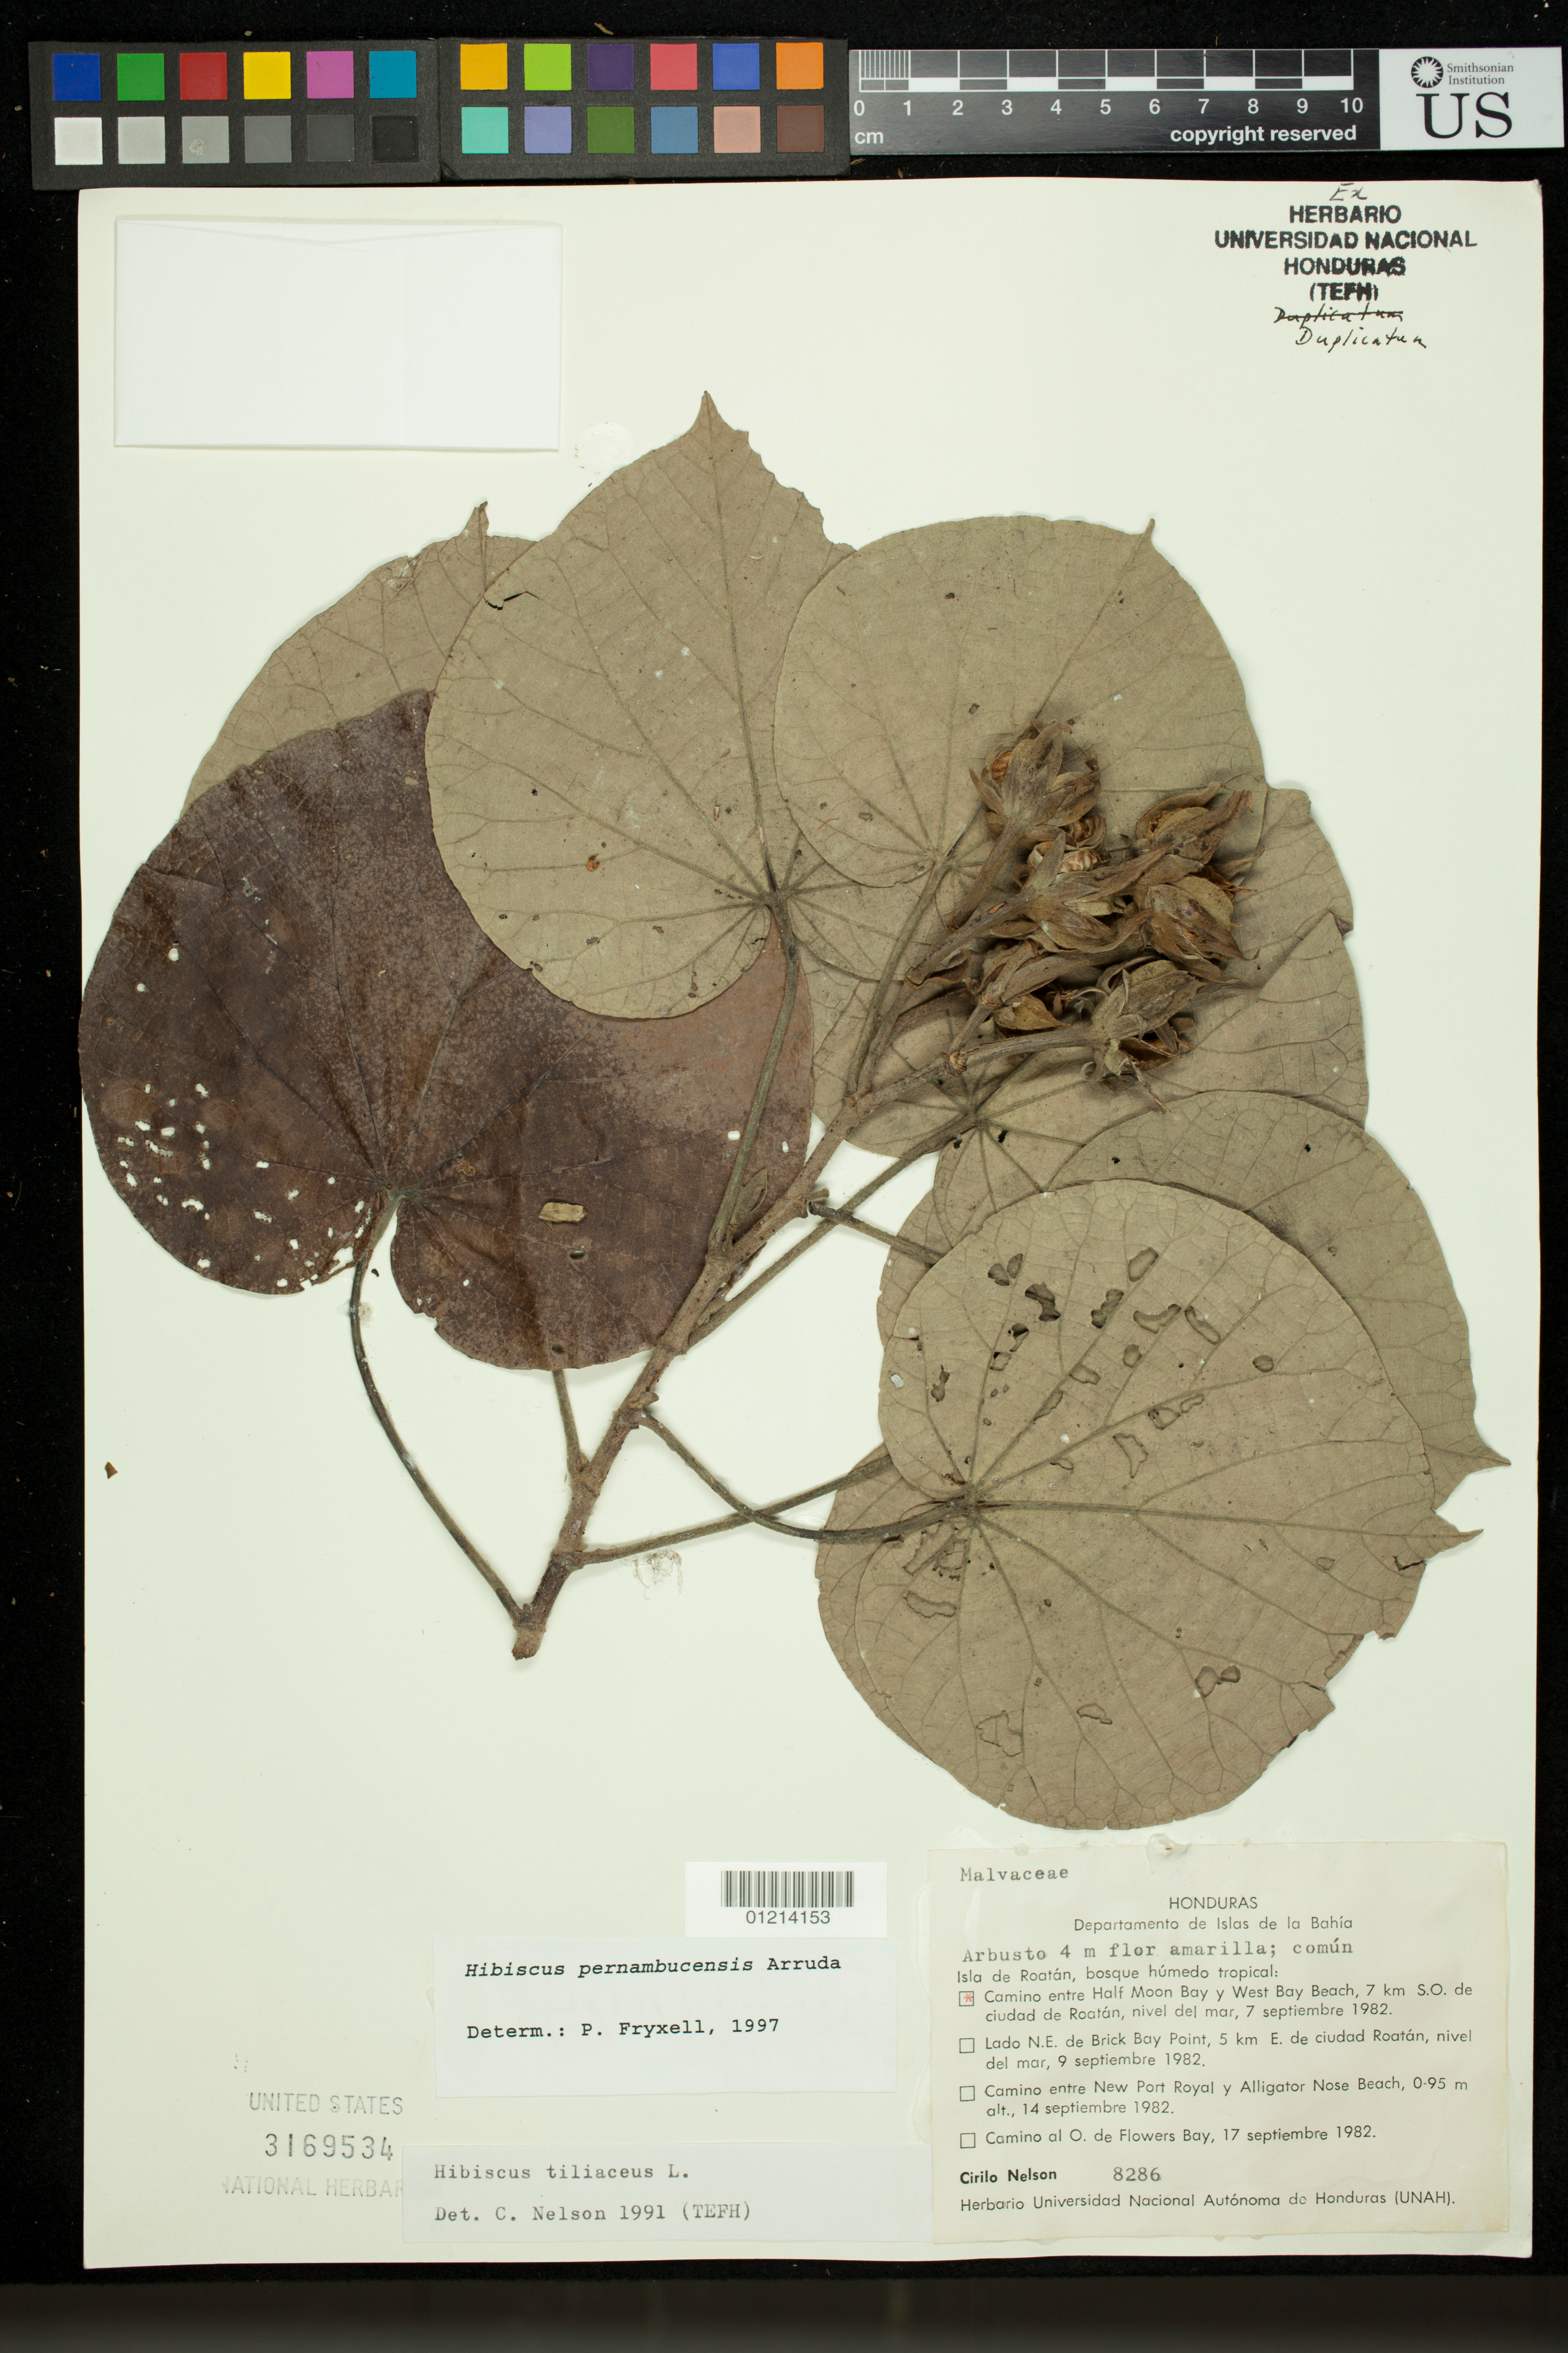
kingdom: Plantae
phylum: Tracheophyta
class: Magnoliopsida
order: Malvales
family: Malvaceae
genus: Talipariti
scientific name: Talipariti tiliaceum var. pernambucense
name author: (Arruda) Fryxell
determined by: Dorr, Laurence J., Curator (BOT), Smithsonian Institution - National Museum of Natural History (UNITED STATES)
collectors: C. H. Nelson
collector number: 8286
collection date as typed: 17 Sep 1982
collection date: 1982-09-17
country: Honduras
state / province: Islas de la Bahía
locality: Departamento de Islas de la Bahía. Isla de Roatán, bosque húmedo tropical: Camino entre Half Moon Bay y West Bay Beach, 7 km S.O. de ciudad de Roatán, nivel del mar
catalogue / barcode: US 3169534